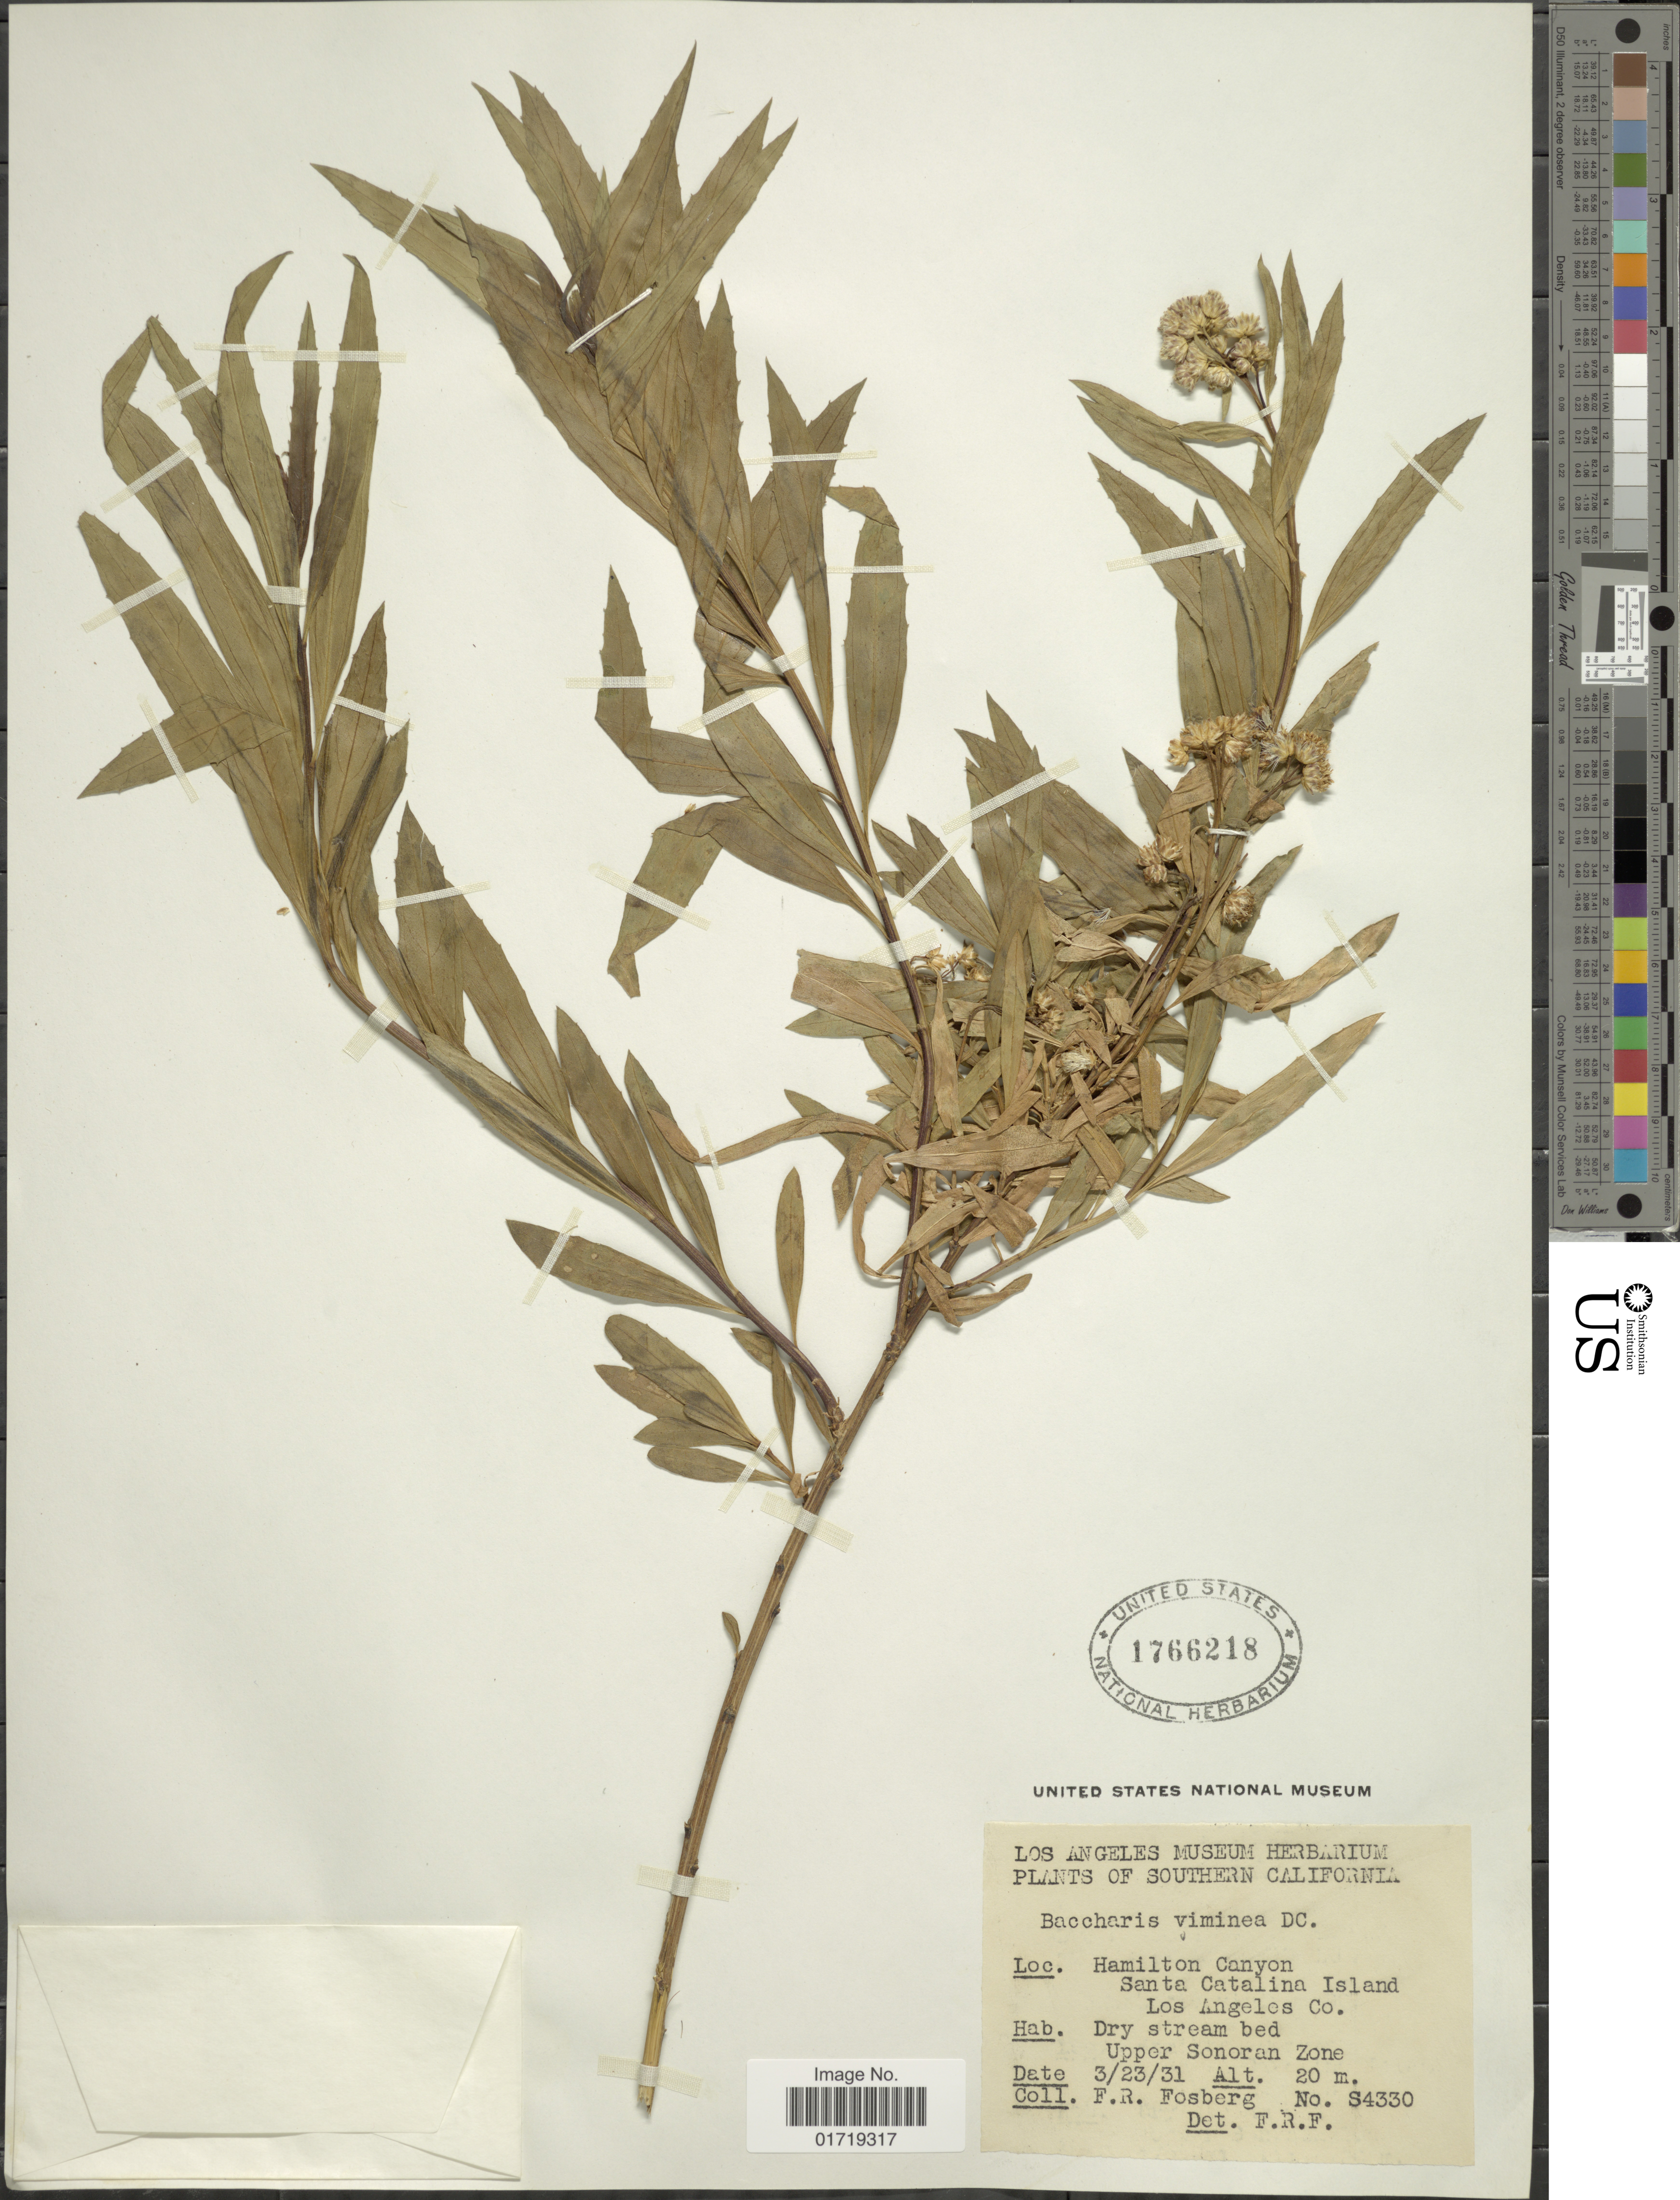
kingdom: Plantae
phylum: Tracheophyta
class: Magnoliopsida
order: Asterales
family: Asteraceae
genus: Baccharis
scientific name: Baccharis viminea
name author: DC.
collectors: F. R. Fosberg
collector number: S4330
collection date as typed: Transcribed d/m/y: 23/3/31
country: United States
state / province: California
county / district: Los Angeles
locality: Southern California, Hamilton Canyon, Santa Catalina Island, Los Angeles Co.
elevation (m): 20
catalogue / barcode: US 1766218